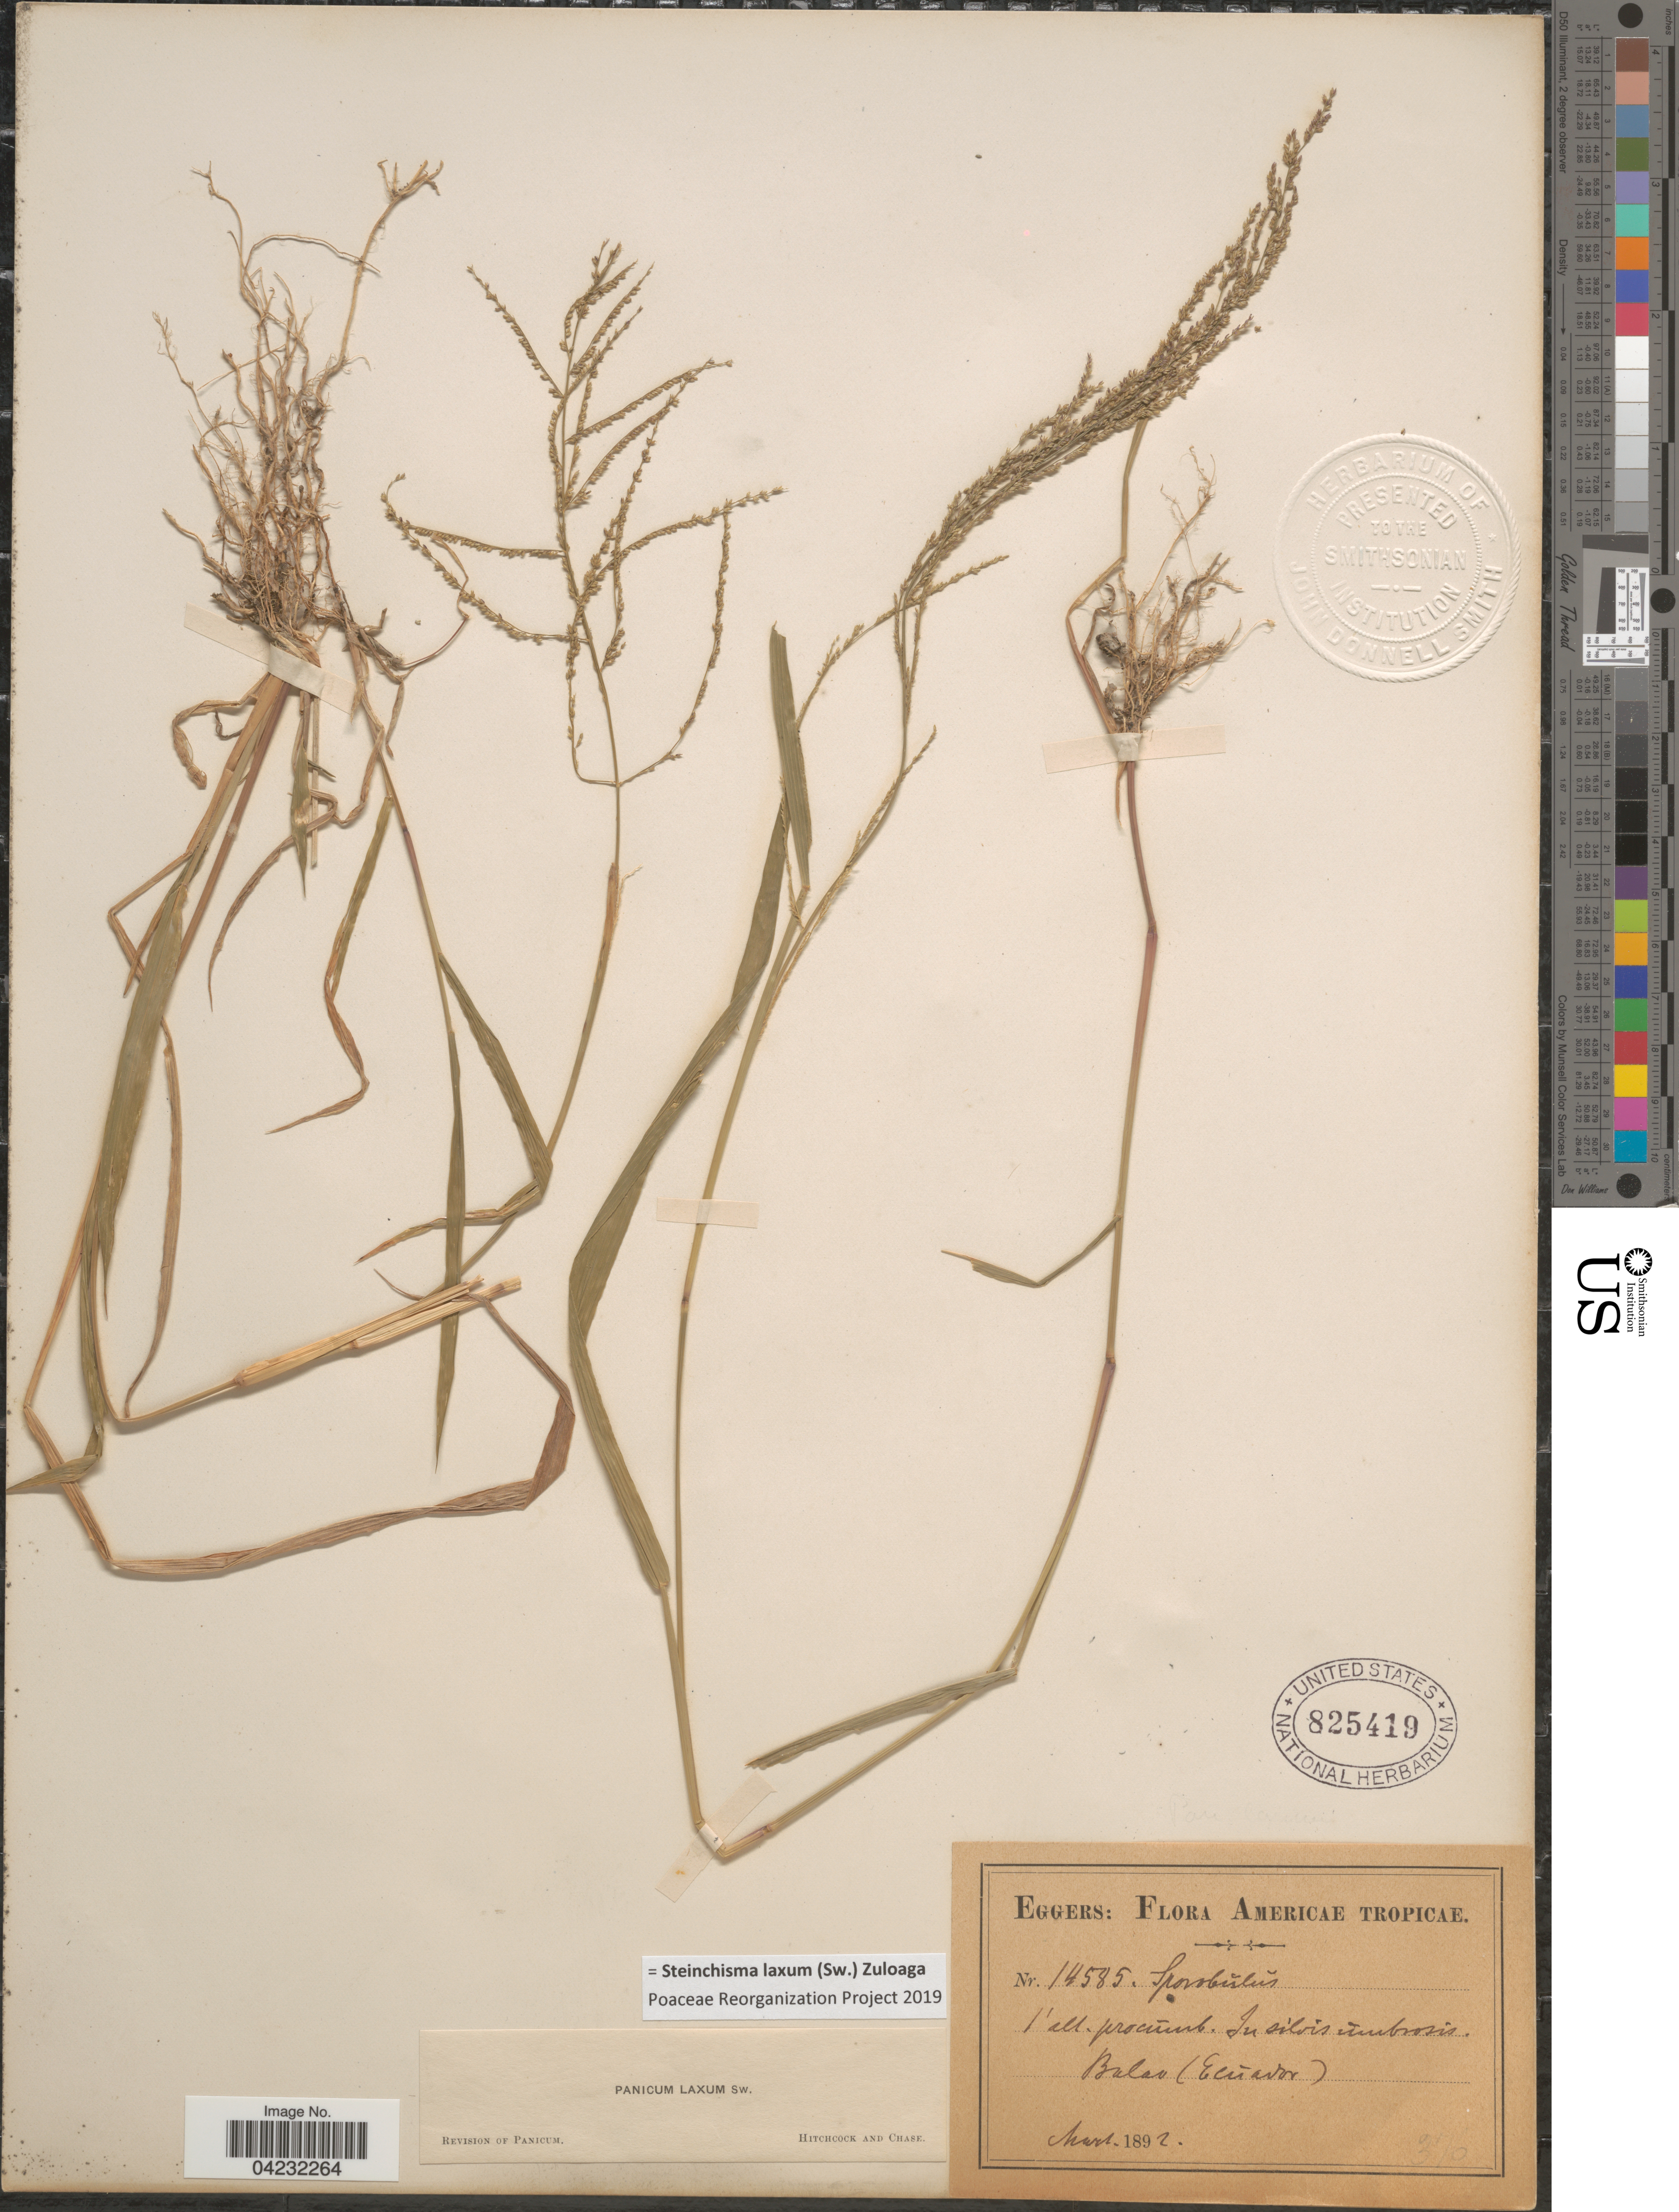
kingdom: Plantae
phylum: Tracheophyta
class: Liliopsida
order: Poales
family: Poaceae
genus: Steinchisma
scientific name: Steinchisma laxum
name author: (Sw.) Zuloaga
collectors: -. Eggers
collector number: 14585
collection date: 1892-03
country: Ecuador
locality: Americae tropicae. In silvis úmbrosis Balao.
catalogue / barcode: US 825419